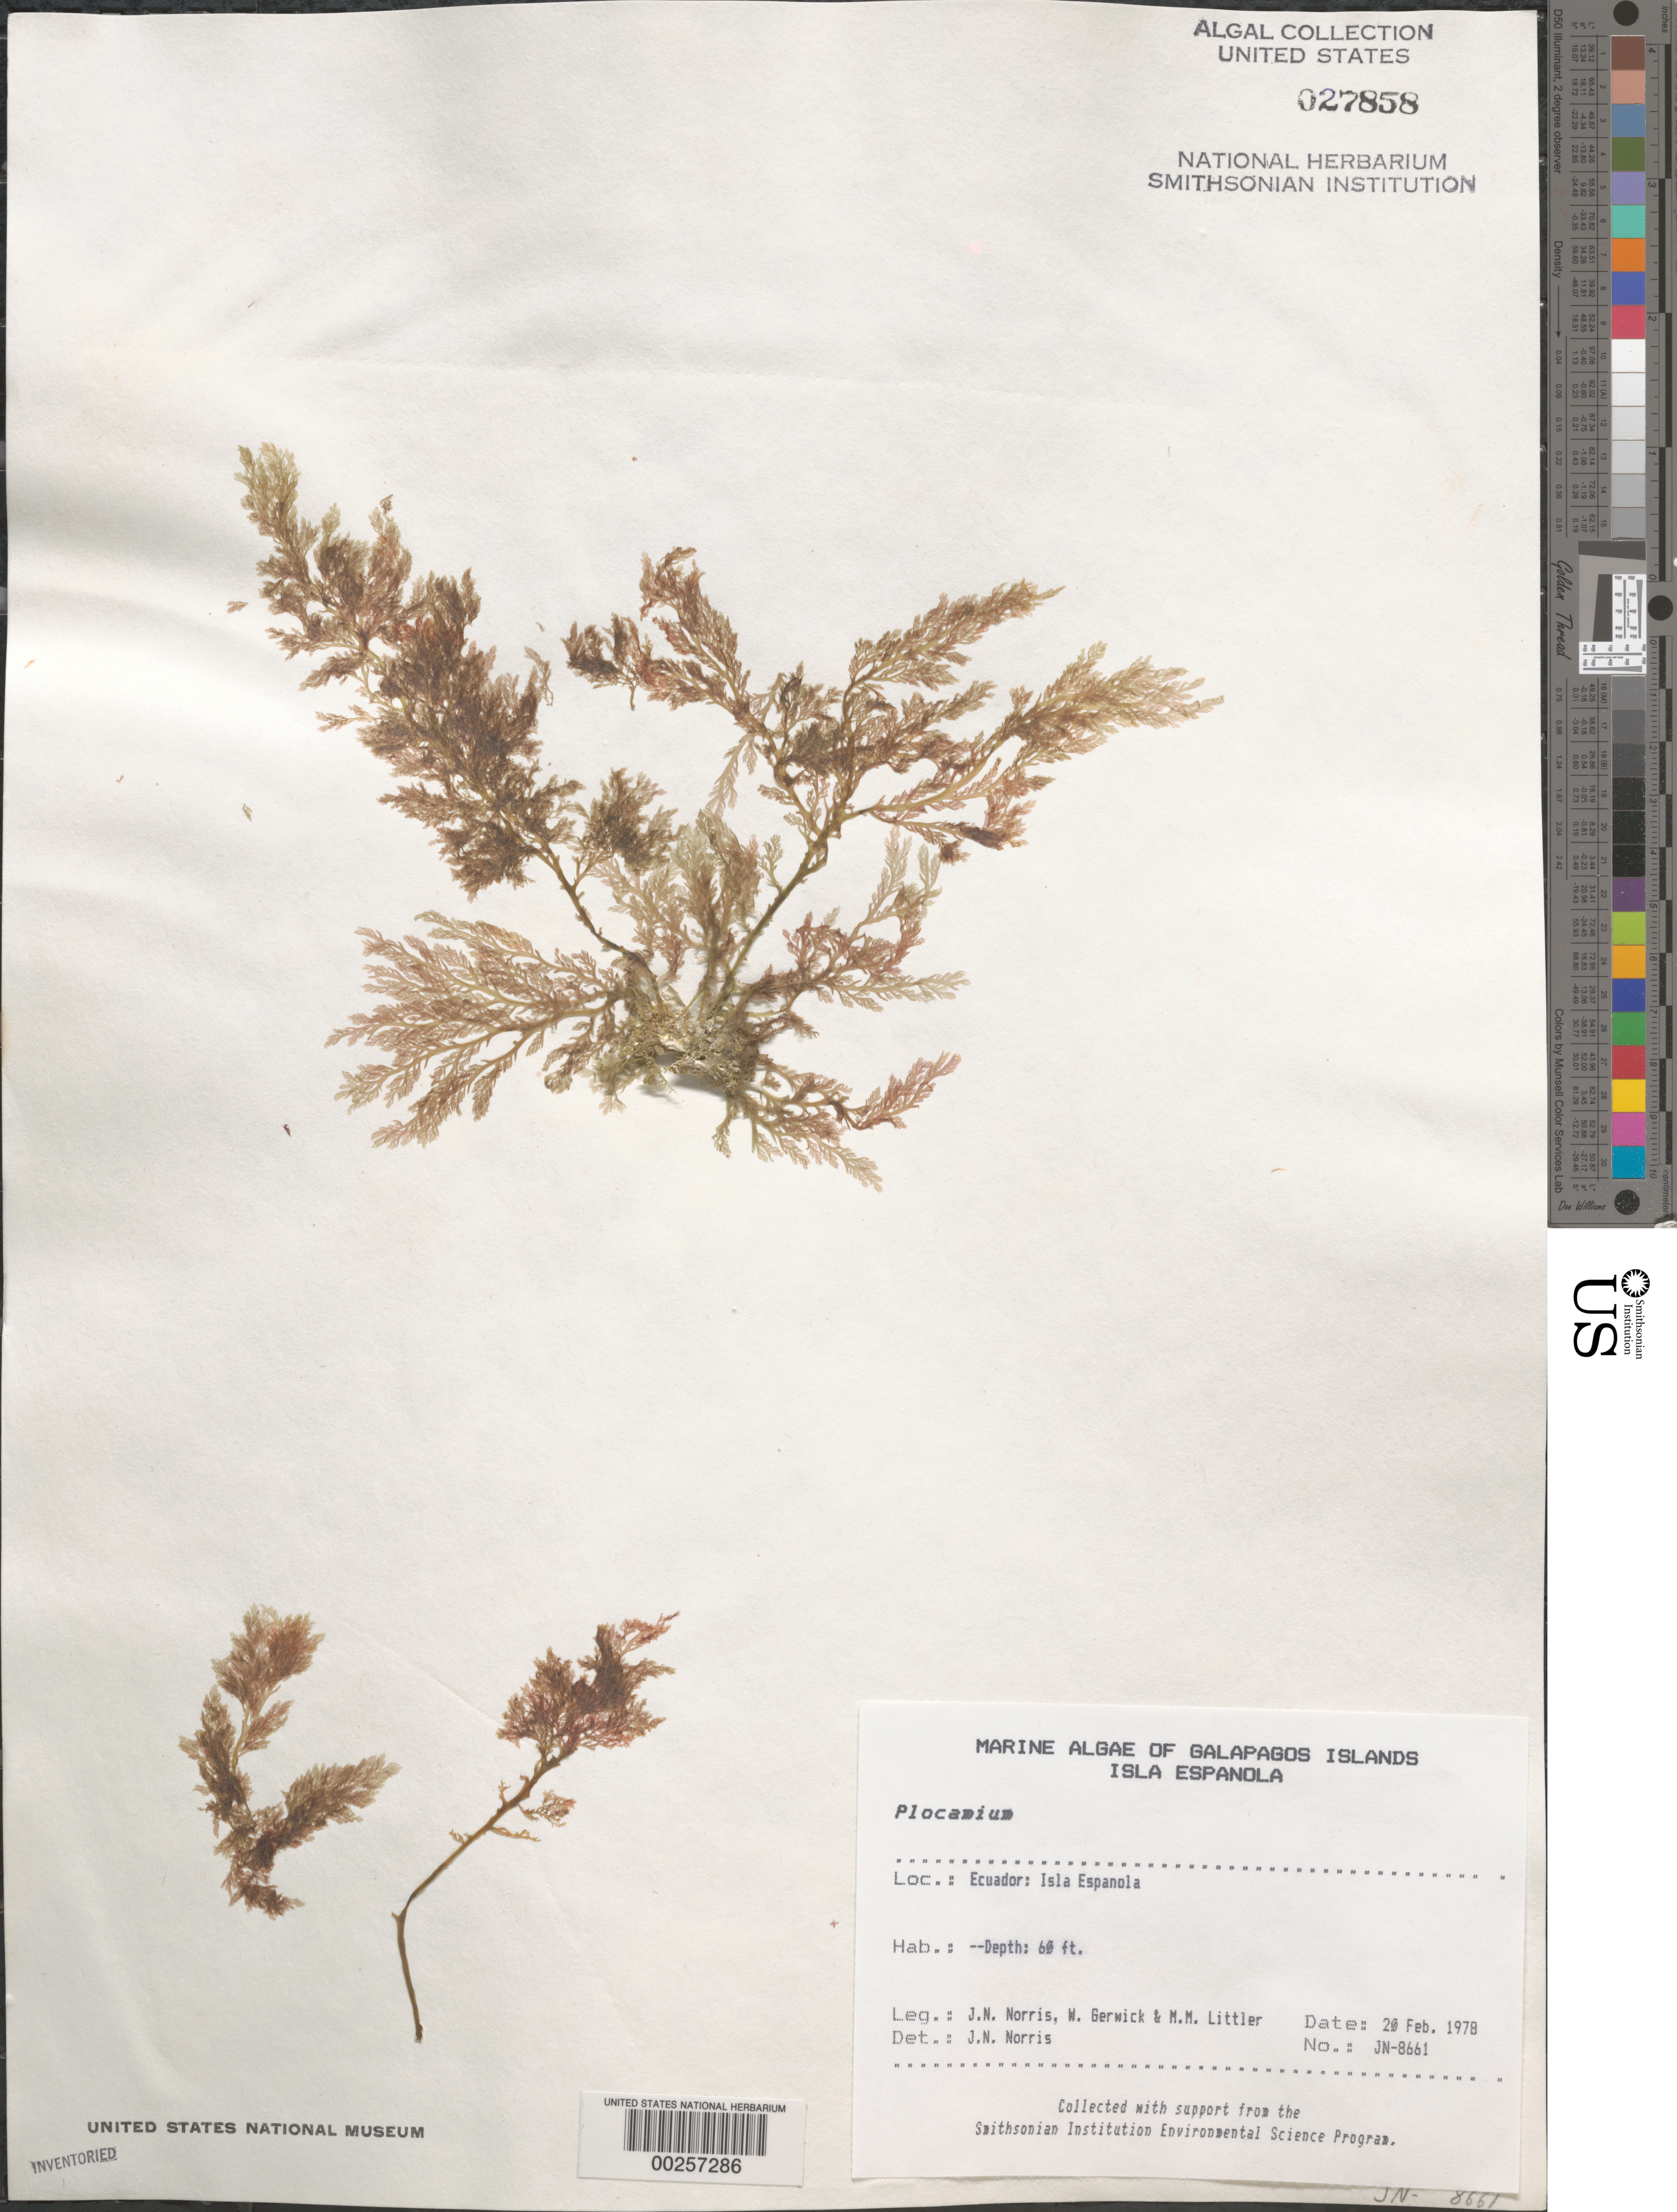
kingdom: Plantae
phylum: Rhodophyta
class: Florideophyceae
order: Plocamiales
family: Plocamiaceae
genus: Plocamium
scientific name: Plocamium sp.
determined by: Norris, James N.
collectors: J. N. Norris, W. Gerwick & M. M. Littler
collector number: JN-8661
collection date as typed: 20 Feb 1978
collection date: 1978-02-20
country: Ecuador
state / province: Colón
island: Española [Hood]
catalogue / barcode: US 27858